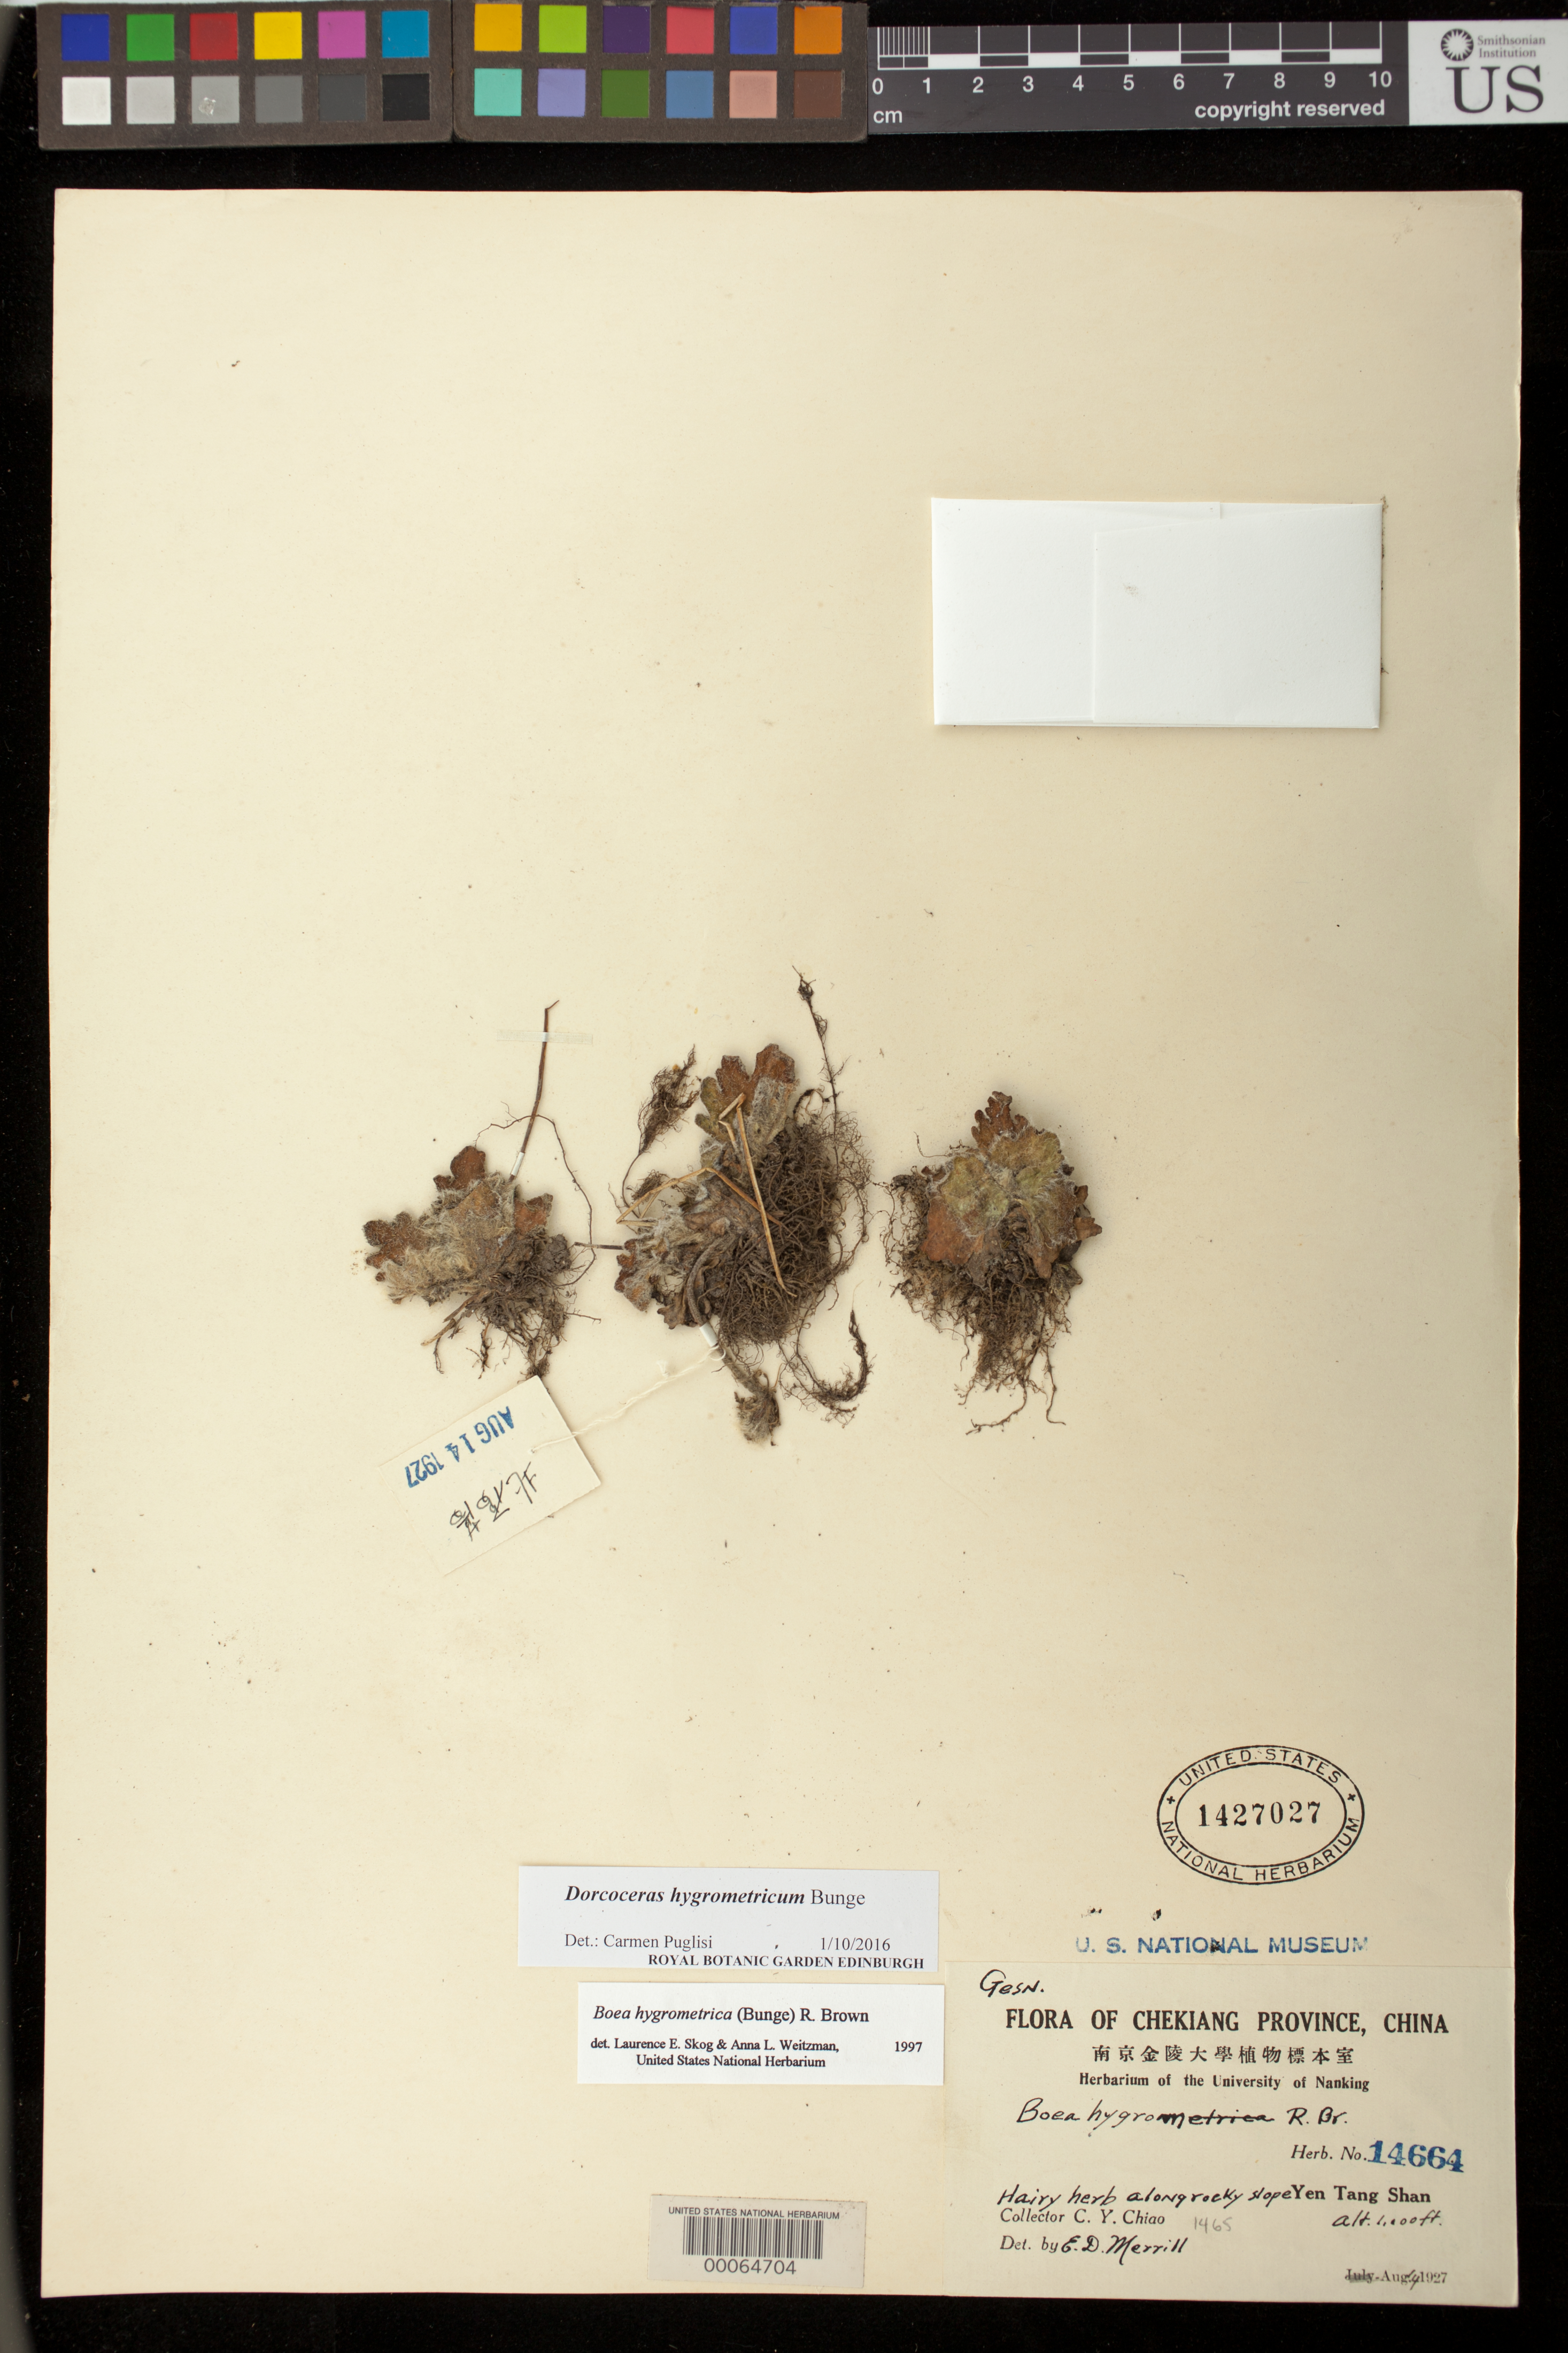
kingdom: Plantae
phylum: Tracheophyta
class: Magnoliopsida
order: Lamiales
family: Gesneriaceae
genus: Dorcoceras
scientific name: Dorcoceras hygrometricum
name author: Bunge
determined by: Puglisi, Carmen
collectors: C. Y. Chiao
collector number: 14664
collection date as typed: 14 Aug 1927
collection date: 1927-08-14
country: China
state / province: Zhejiang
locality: Yen tang shan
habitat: Rocky slopes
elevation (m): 305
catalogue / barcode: US 1427027